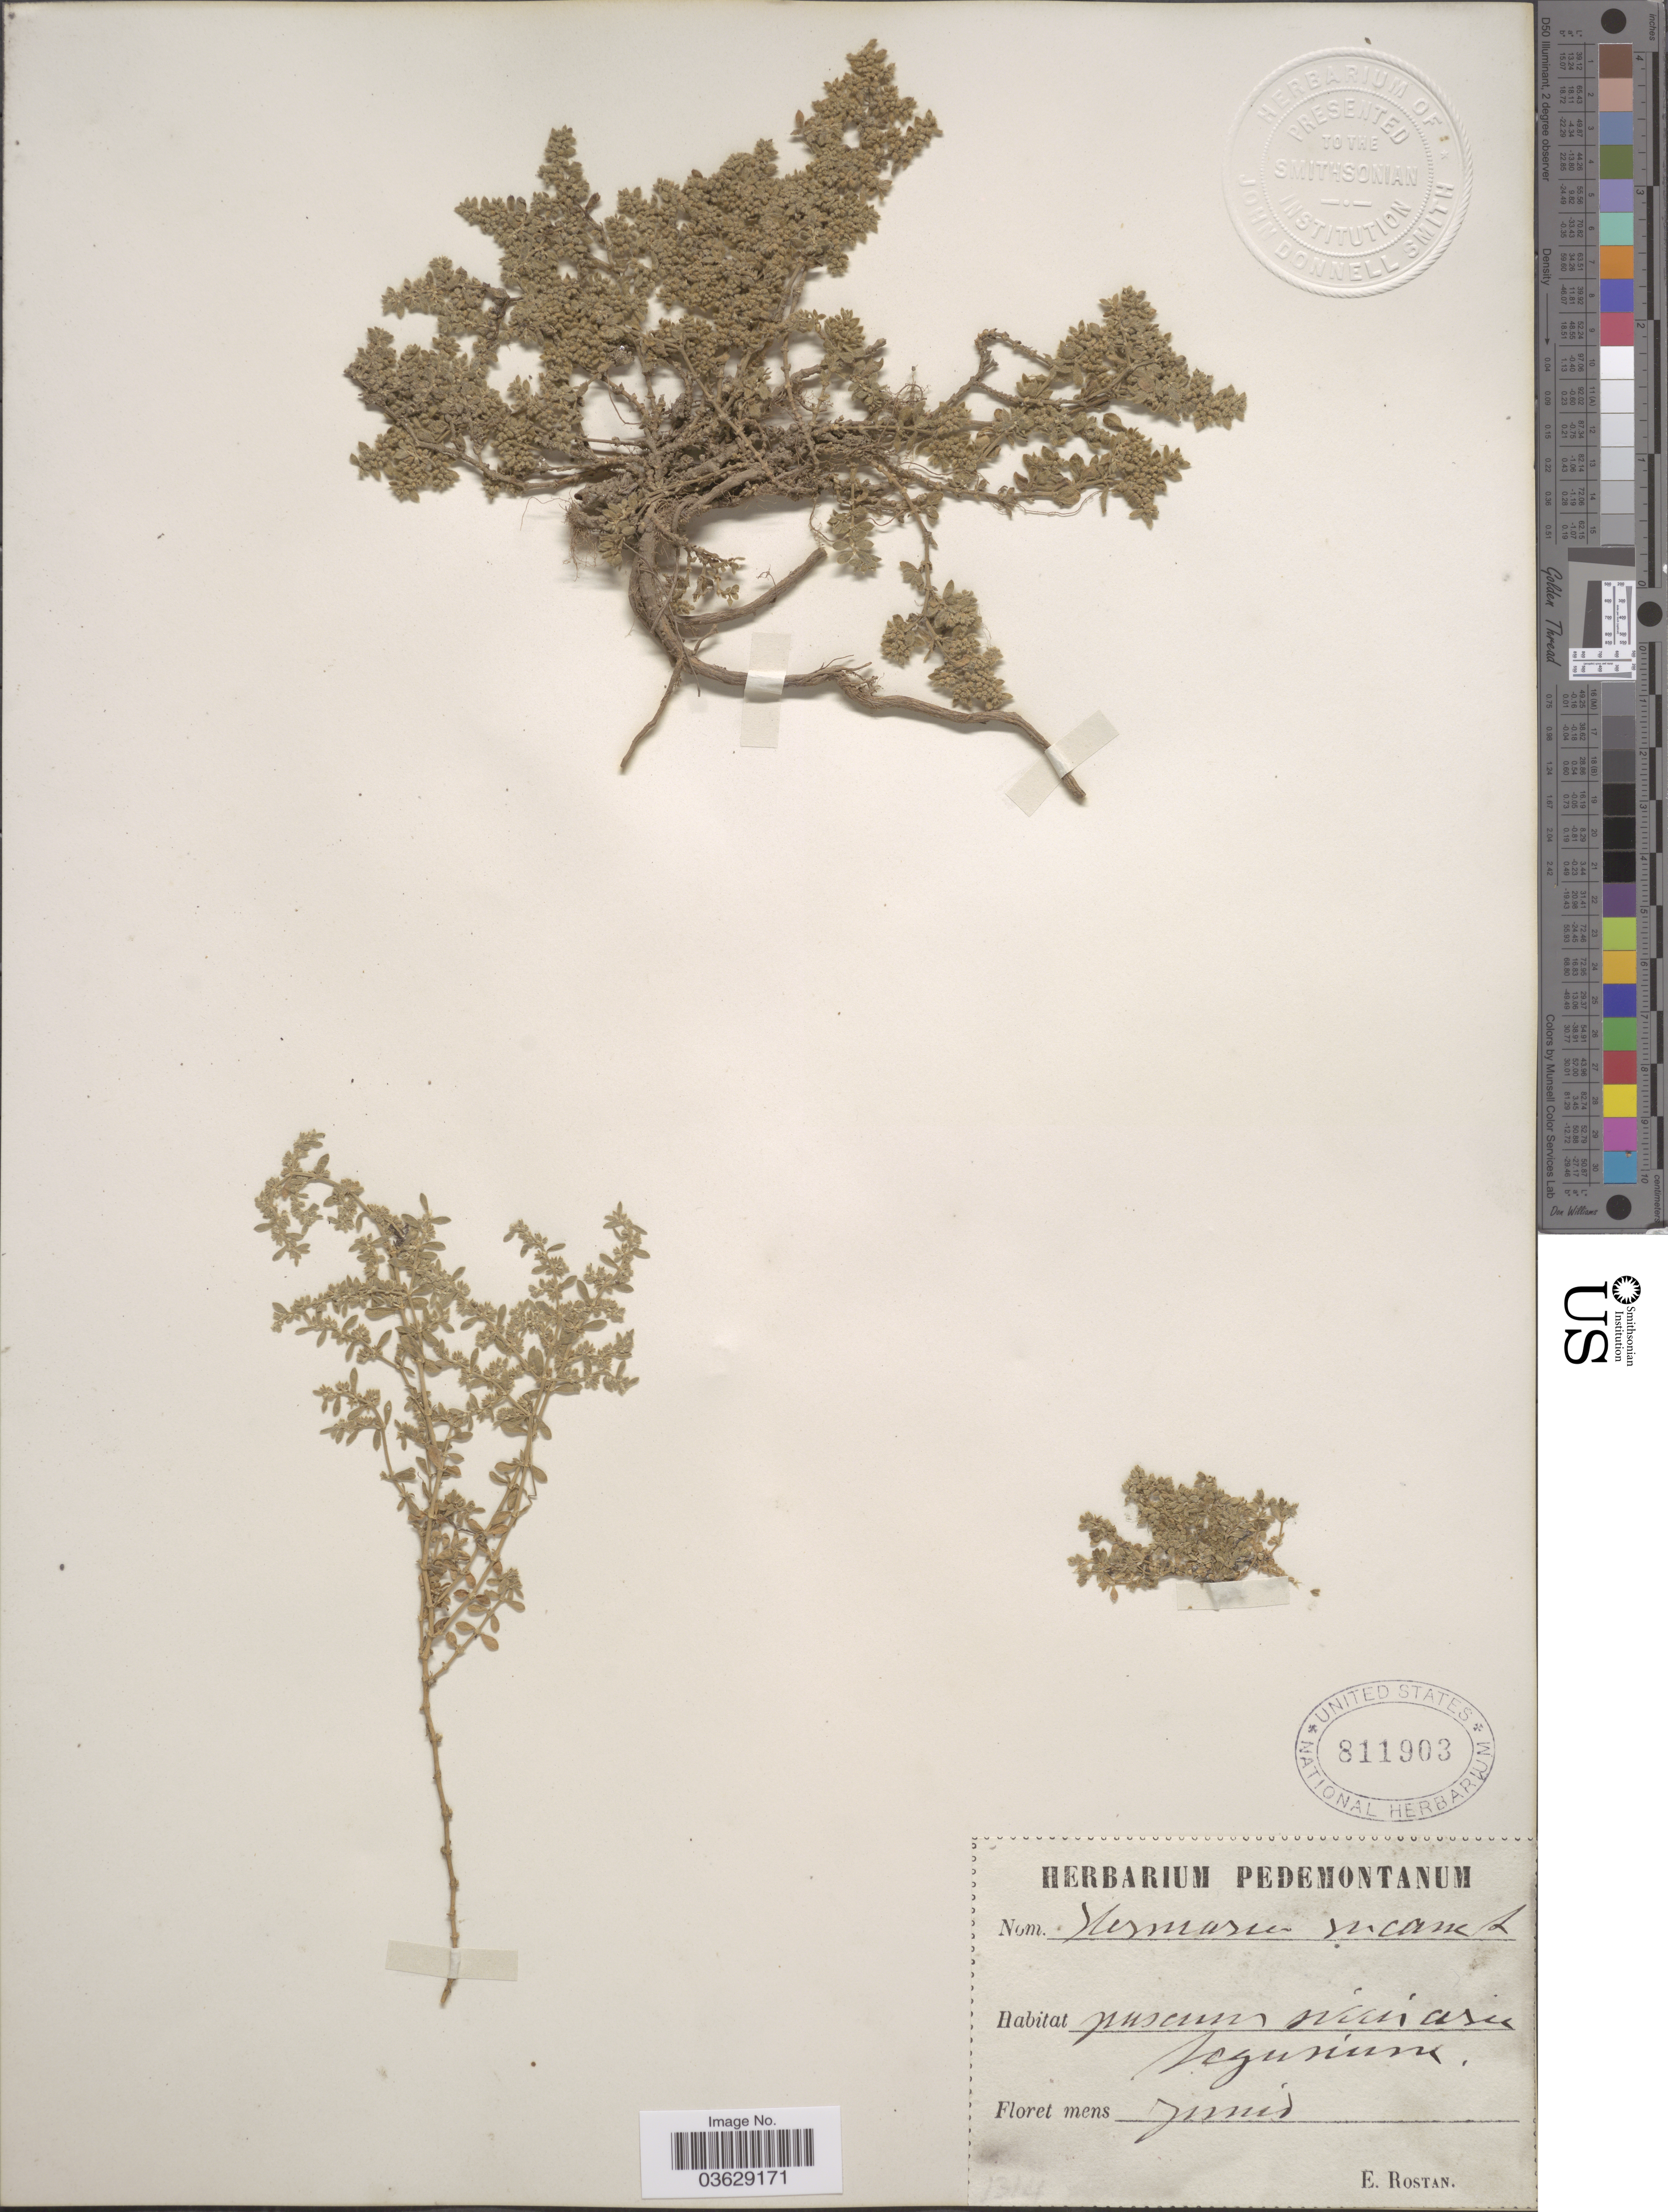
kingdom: Plantae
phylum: Tracheophyta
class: Magnoliopsida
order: Caryophyllales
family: Caryophyllaceae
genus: Herniaria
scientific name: Herniaria incana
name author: Lam.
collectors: E. Rostan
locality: Puscuns [interpreted] Willarie [interpreted] Seguniane [interpreted].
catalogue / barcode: US 811903